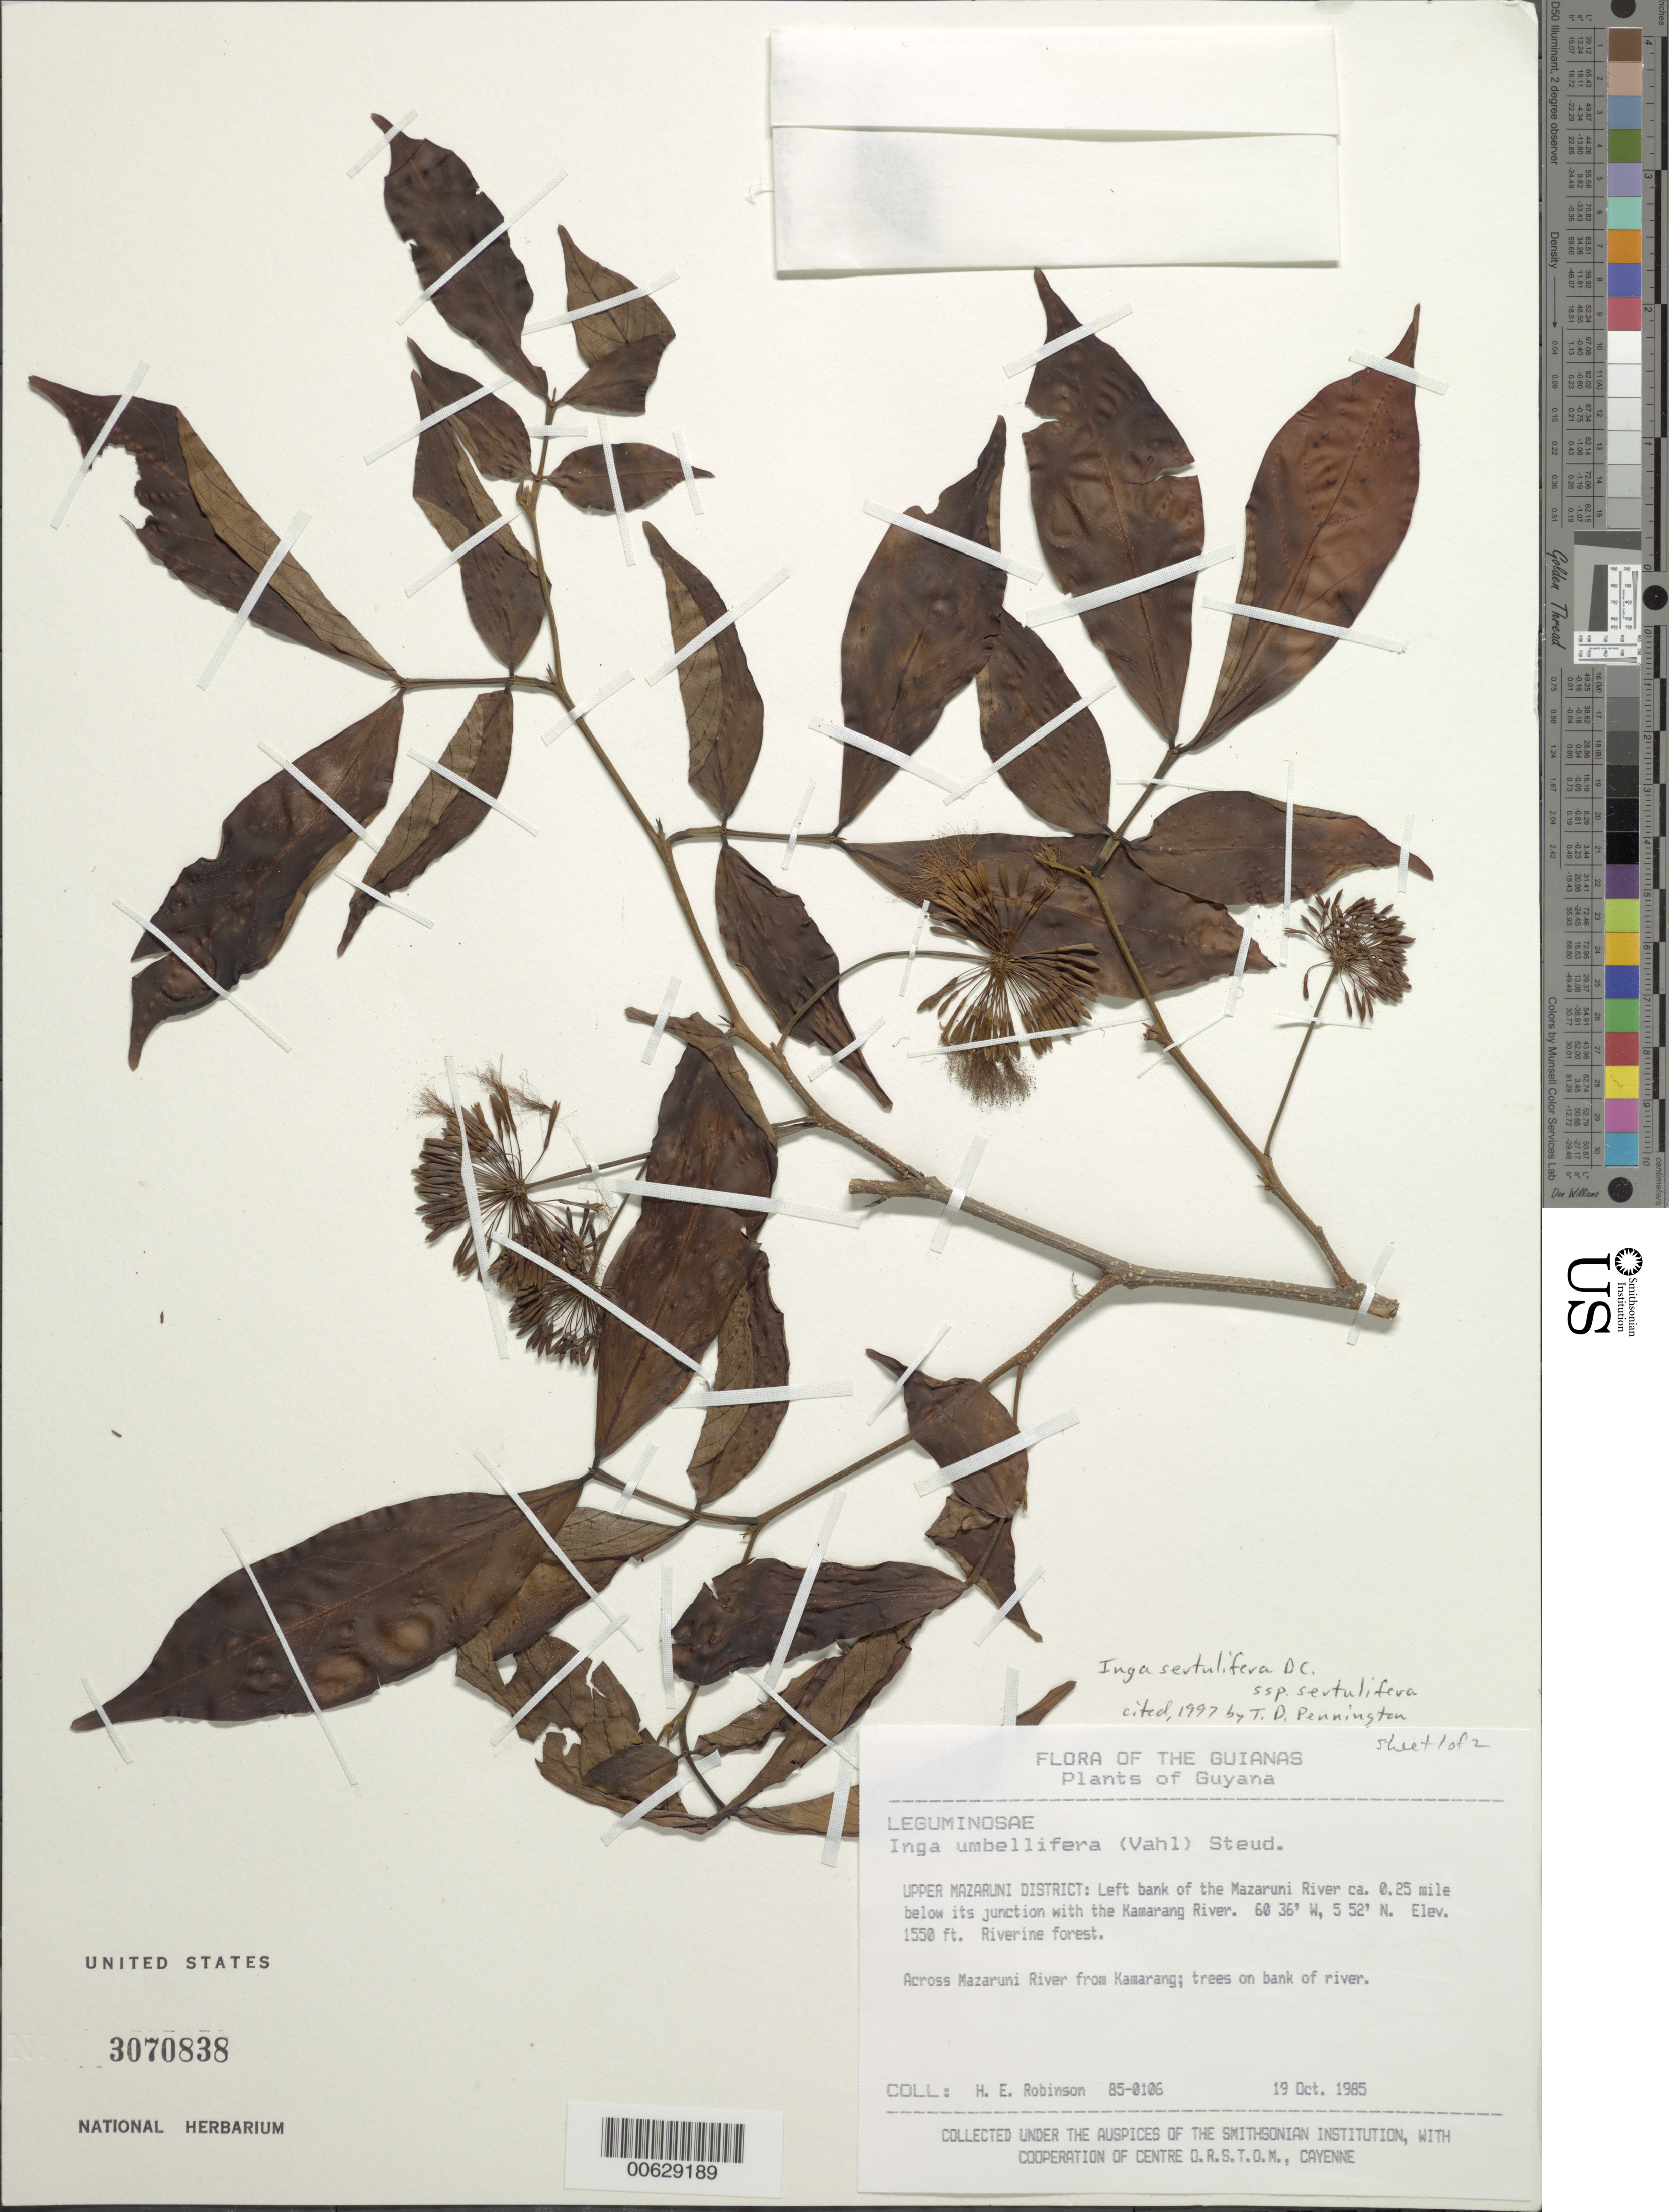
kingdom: Plantae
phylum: Tracheophyta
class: Magnoliopsida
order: Fabales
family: Fabaceae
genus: Inga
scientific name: Inga sertulifera subsp. sertulifera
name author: DC.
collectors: H. Robinson & D. B. Lellinger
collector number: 850106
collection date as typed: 18 October 1985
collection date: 1985-10-18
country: Guyana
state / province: Cuyuni-Mazaruni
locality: Across Mazaruni River from Kamarang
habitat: Riverine forest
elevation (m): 472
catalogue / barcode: US 3070838